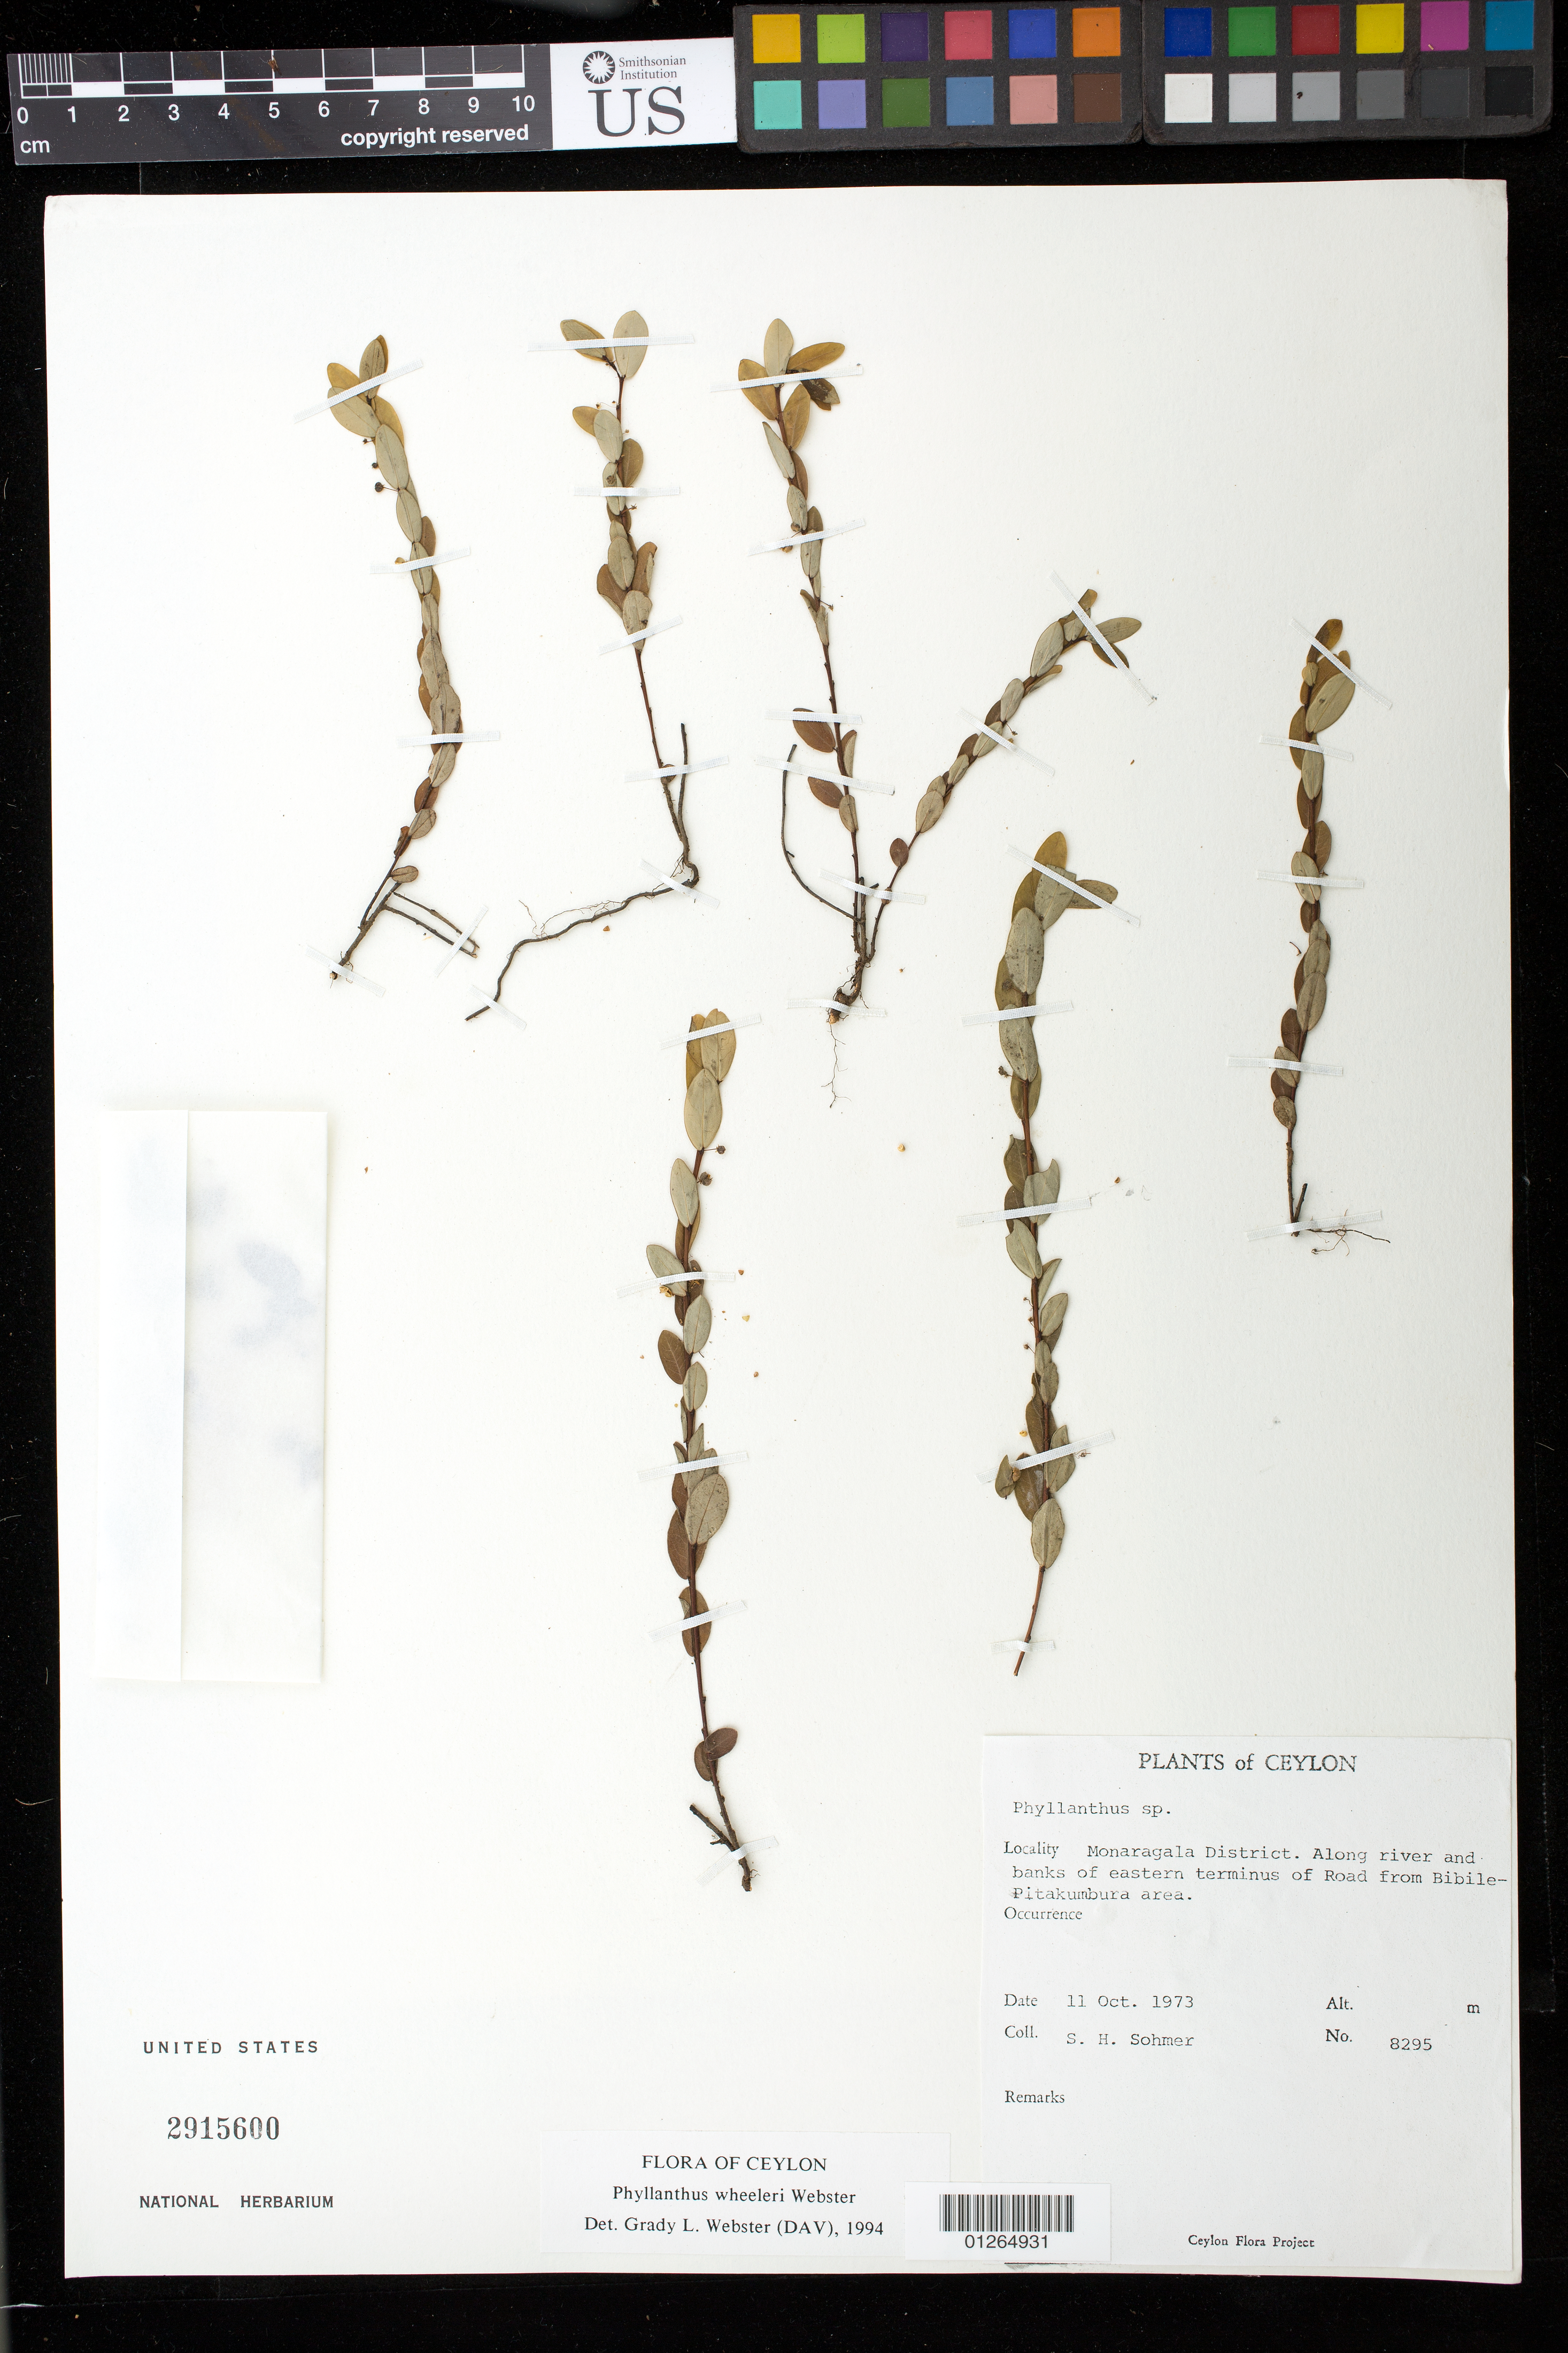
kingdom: Plantae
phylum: Tracheophyta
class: Magnoliopsida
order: Malpighiales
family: Phyllanthaceae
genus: Phyllanthus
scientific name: Phyllanthus wheeleri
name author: G.L. Webster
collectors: S. H. Sohmer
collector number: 8295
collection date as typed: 11 Oct 1973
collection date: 1973-10-11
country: Sri Lanka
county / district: Monaragala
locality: Along river and banks of E terminus of Road from Bibile-Pitakumbura area.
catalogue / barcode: US 2915600